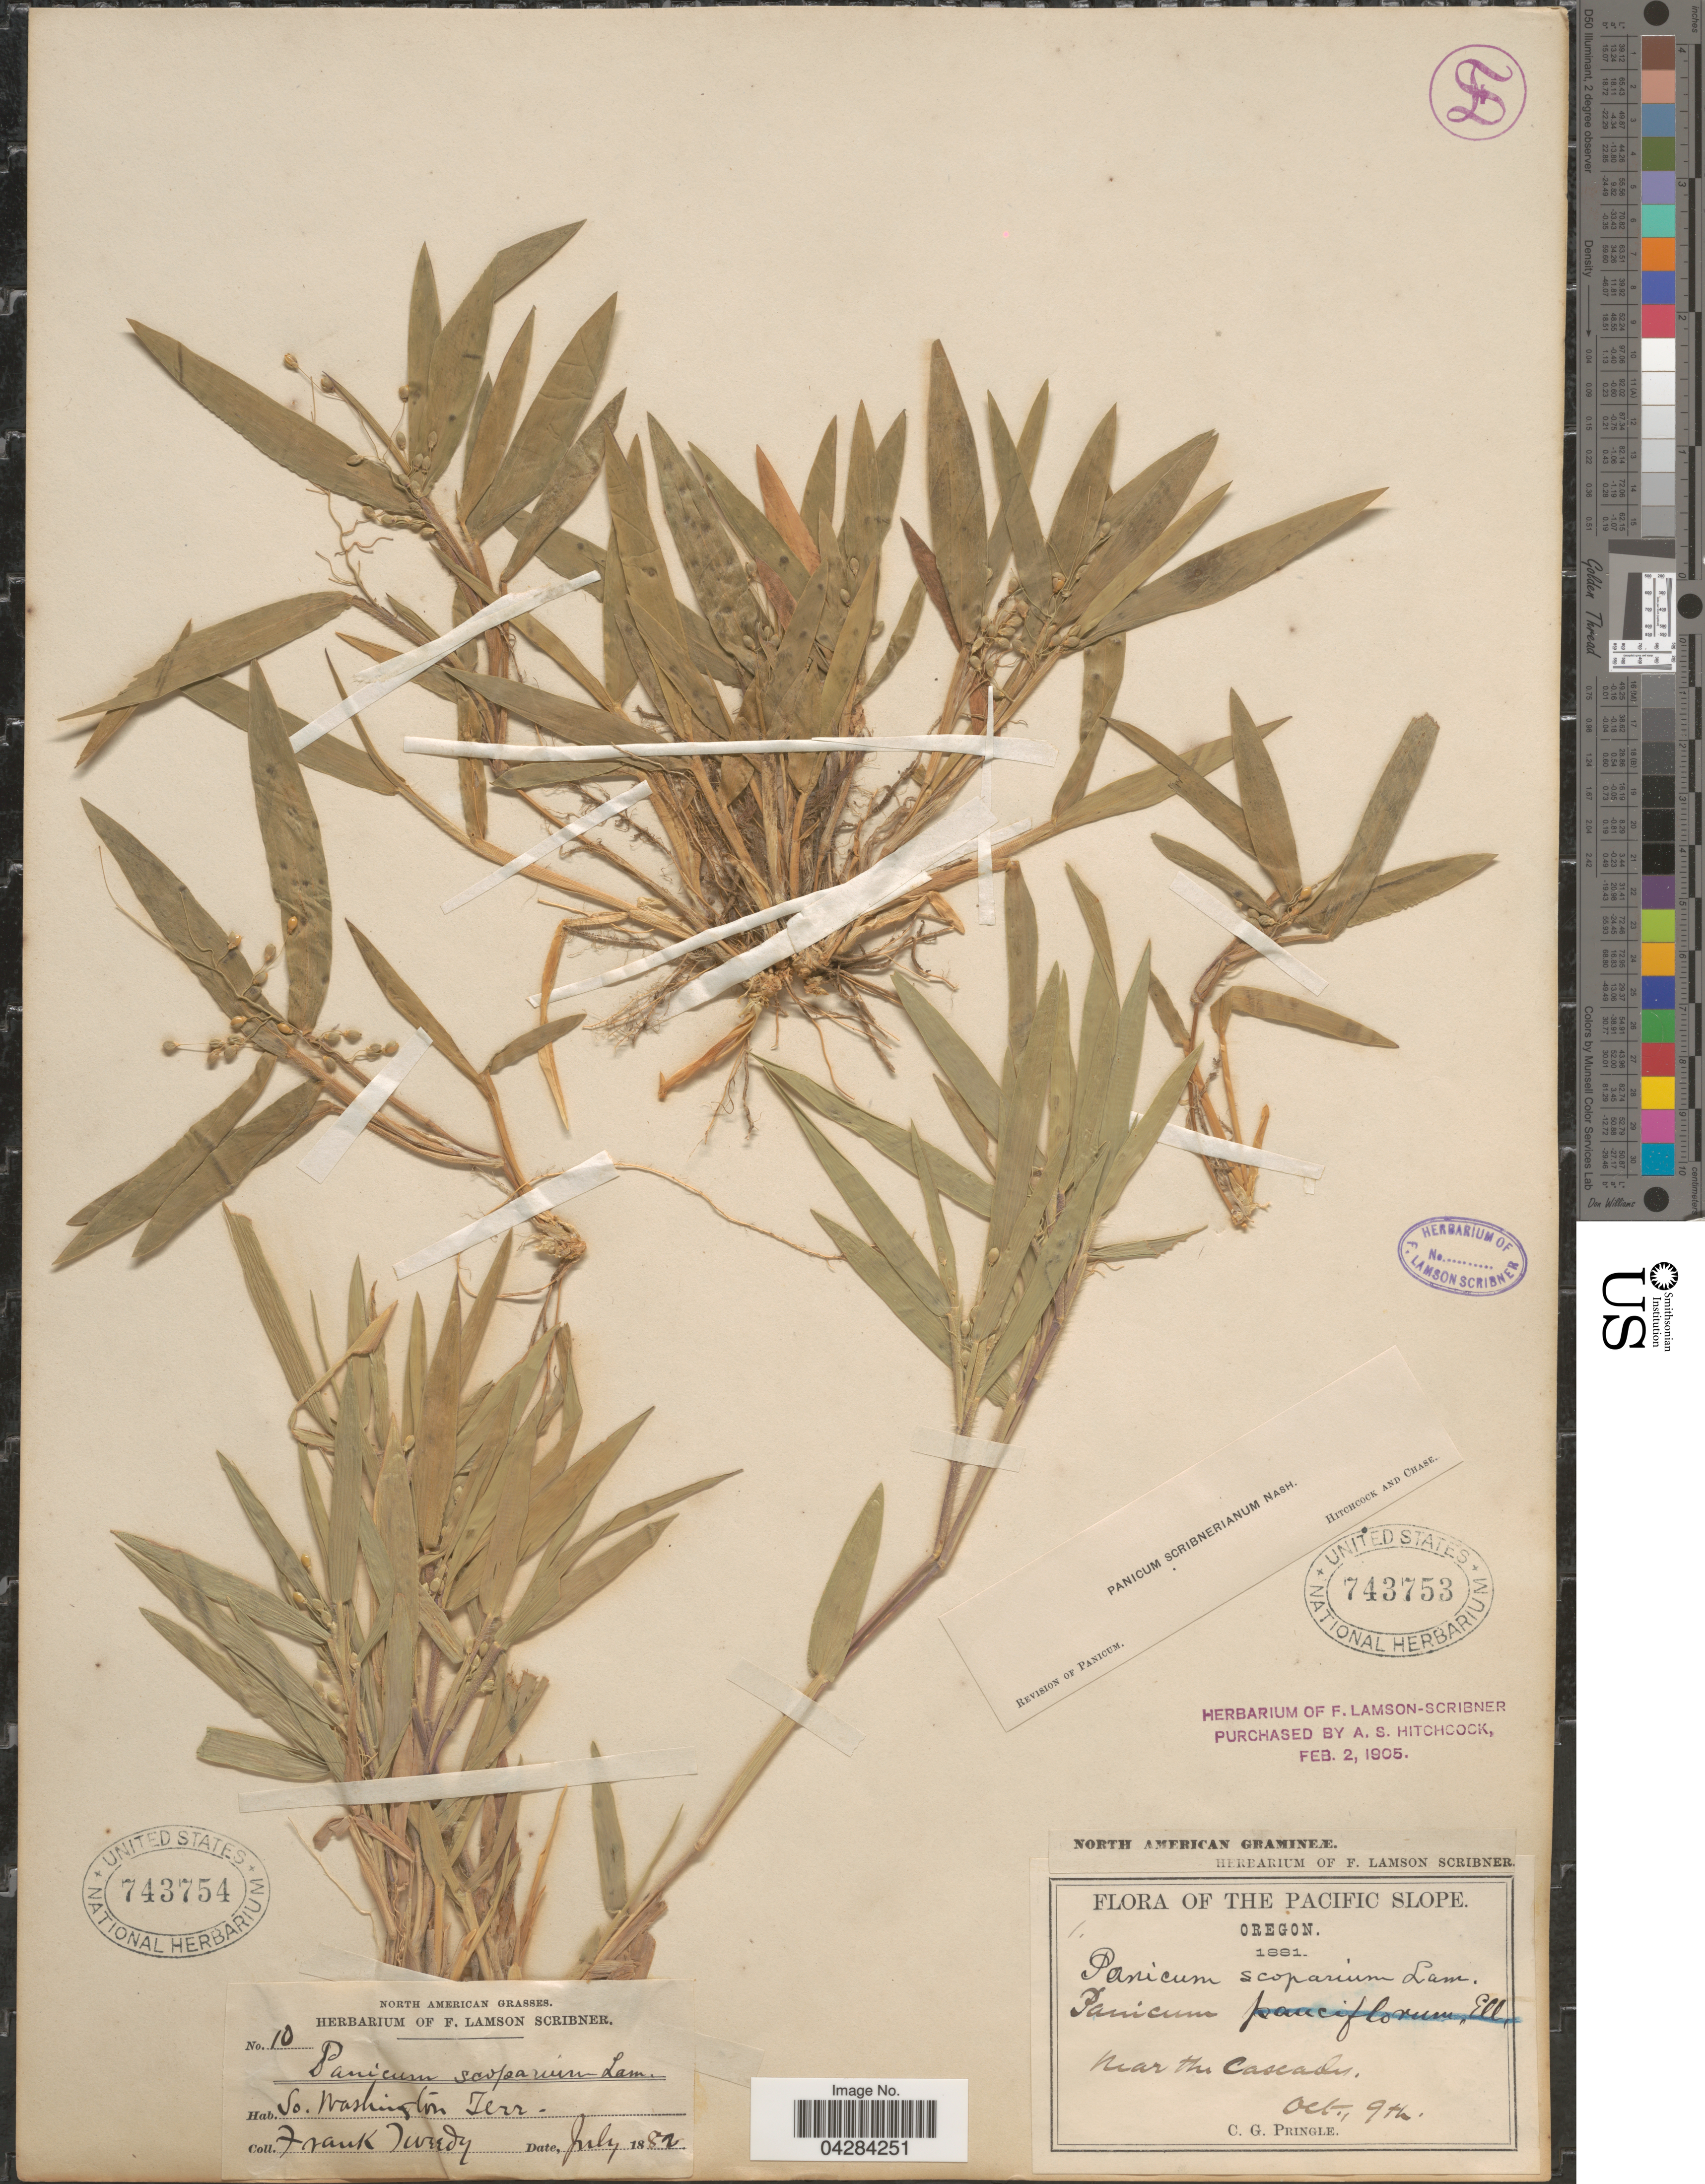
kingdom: Plantae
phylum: Tracheophyta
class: Liliopsida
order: Poales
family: Poaceae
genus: Dichanthelium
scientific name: Dichanthelium oligosanthes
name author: (Schult.) Gould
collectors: C. G. Pringle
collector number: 1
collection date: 1881-10-09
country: United States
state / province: Oregon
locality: The Pacific Slope. Near the Cascades.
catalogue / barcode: US 743753-2